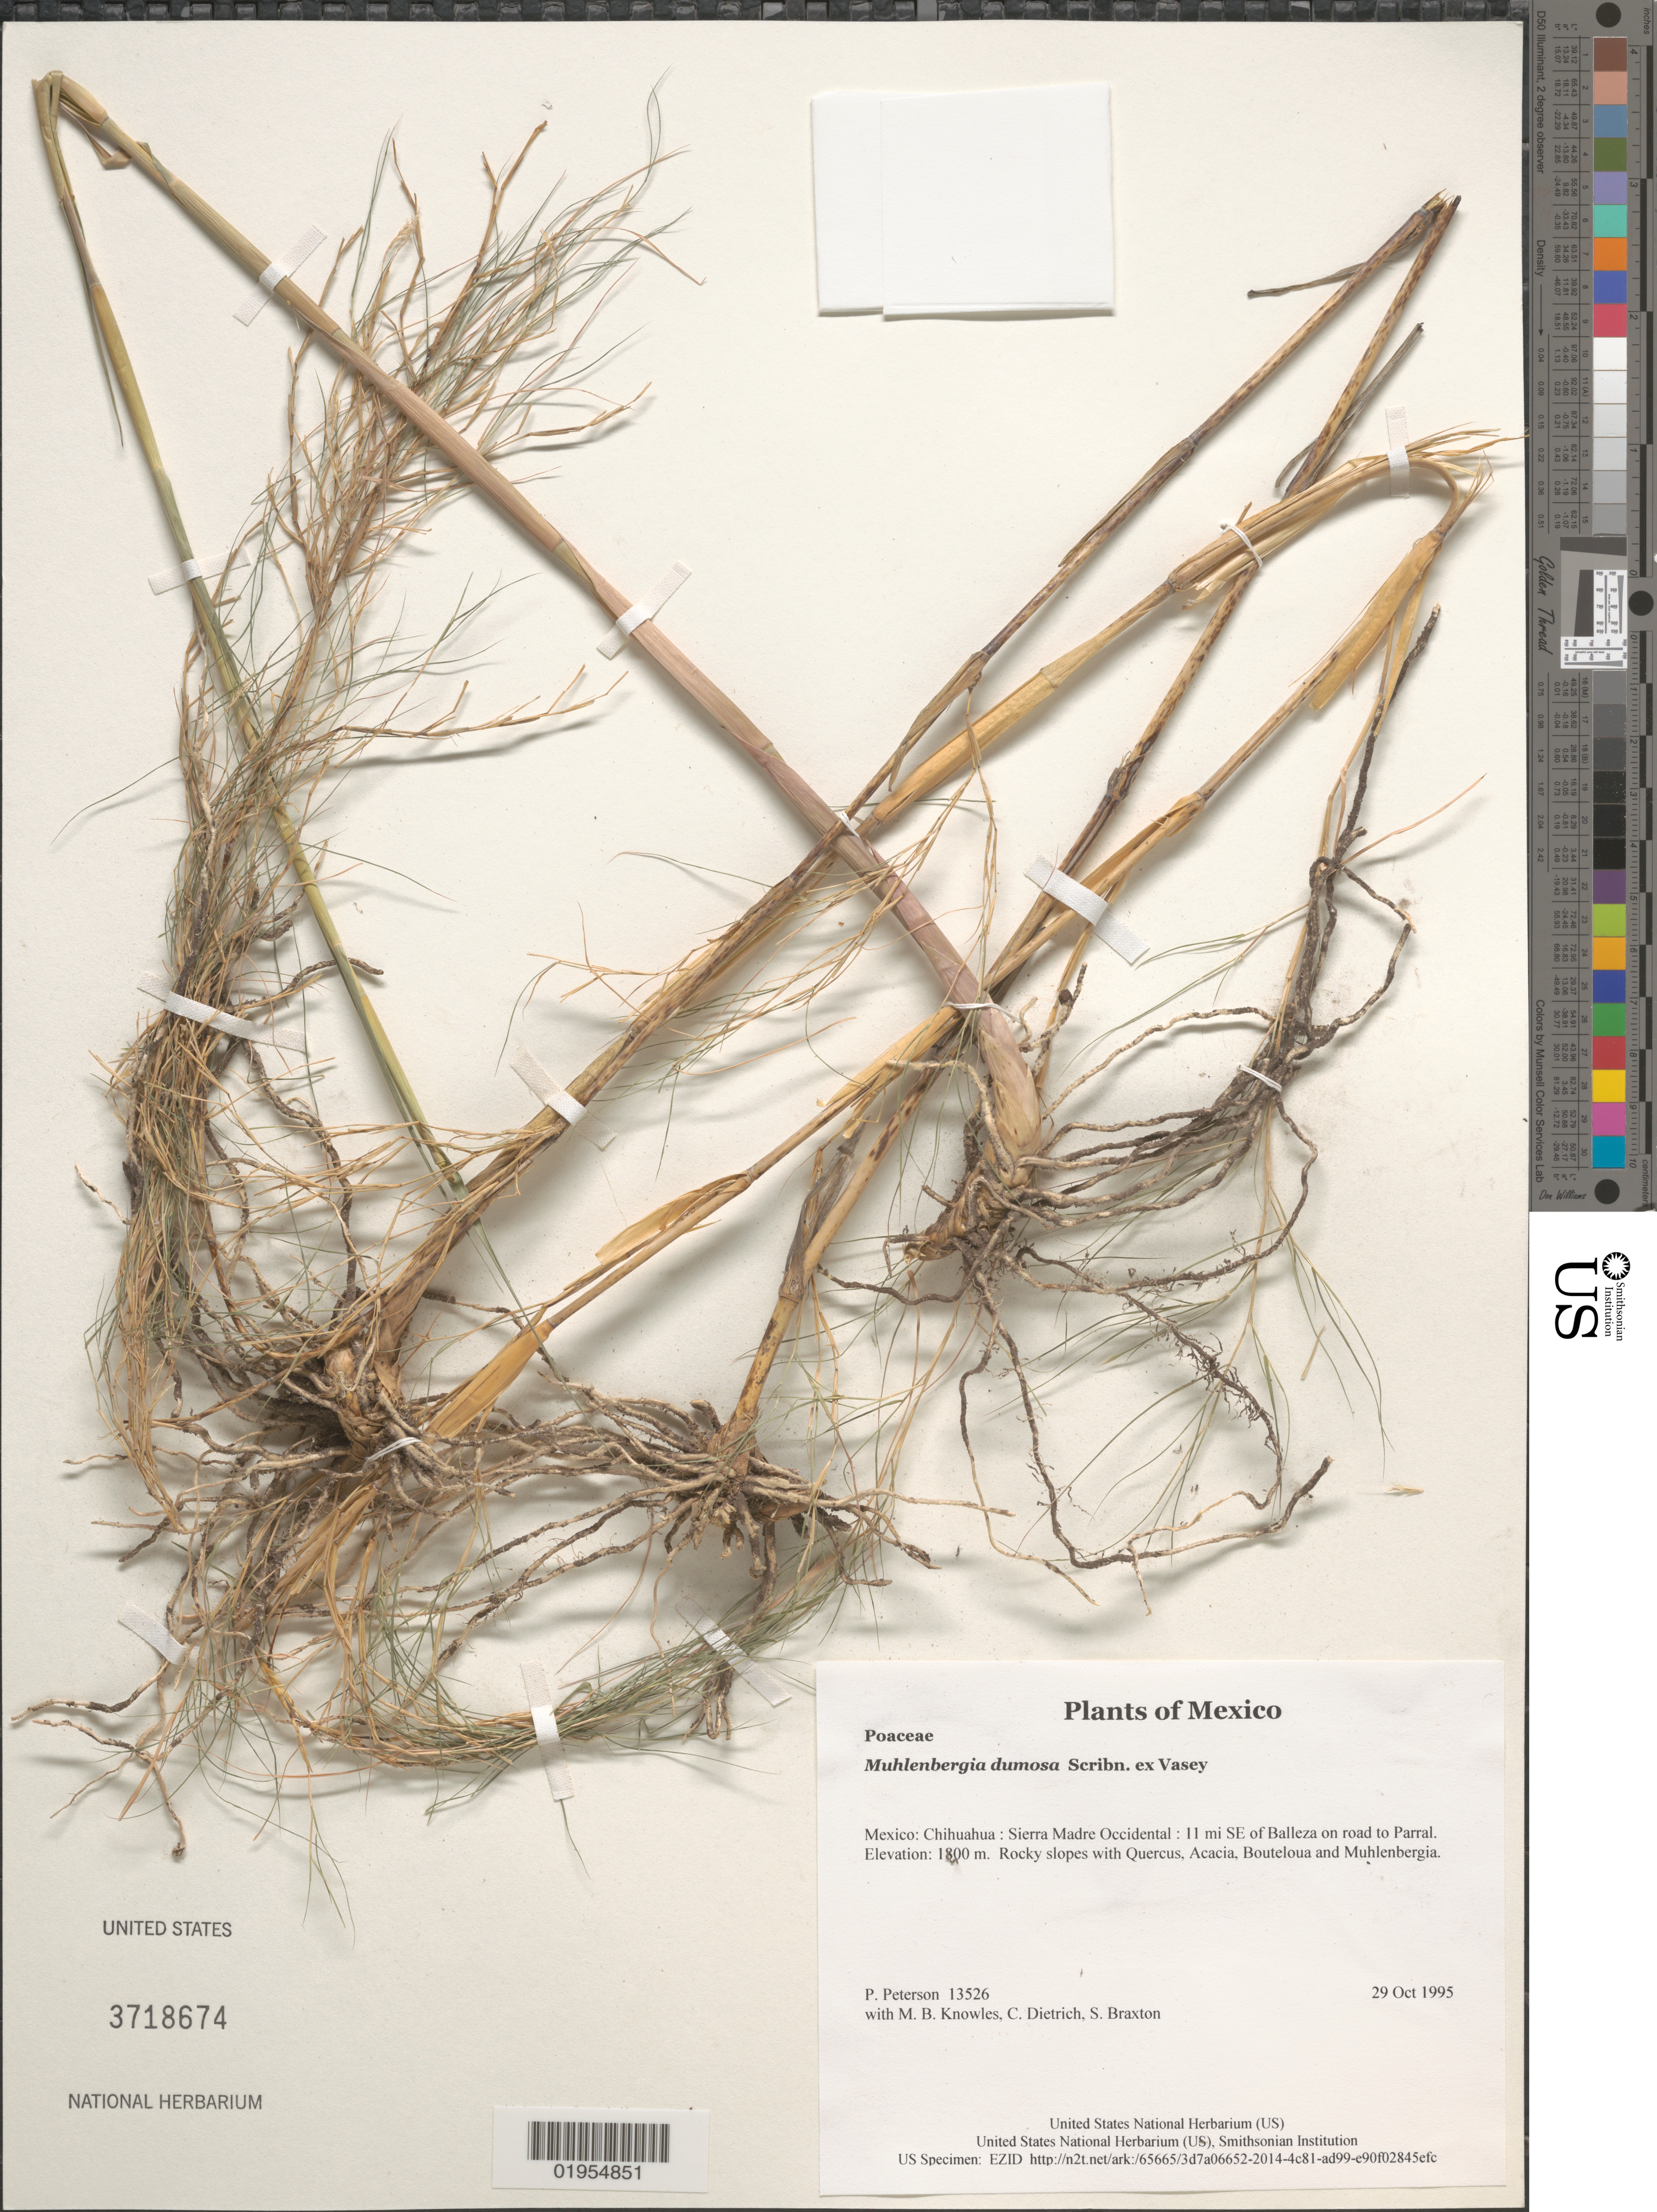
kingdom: Plantae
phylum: Tracheophyta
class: Liliopsida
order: Poales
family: Poaceae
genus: Muhlenbergia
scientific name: Muhlenbergia dumosa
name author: Scribn. ex Vasey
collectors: P. M. Peterson, M. B. Knowles, C. Dietrich & S. Braxton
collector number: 13526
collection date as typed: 29 Oct 1995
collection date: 1995-10-29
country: Mexico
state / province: Chihuahua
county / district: Sierra Madre Occidental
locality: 11 mi SE of Balleza on road to Parral.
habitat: Rocky slopes with Quercus, Acacia, Bouteloua and Muhlenbergia.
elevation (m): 1800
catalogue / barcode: US 3718674